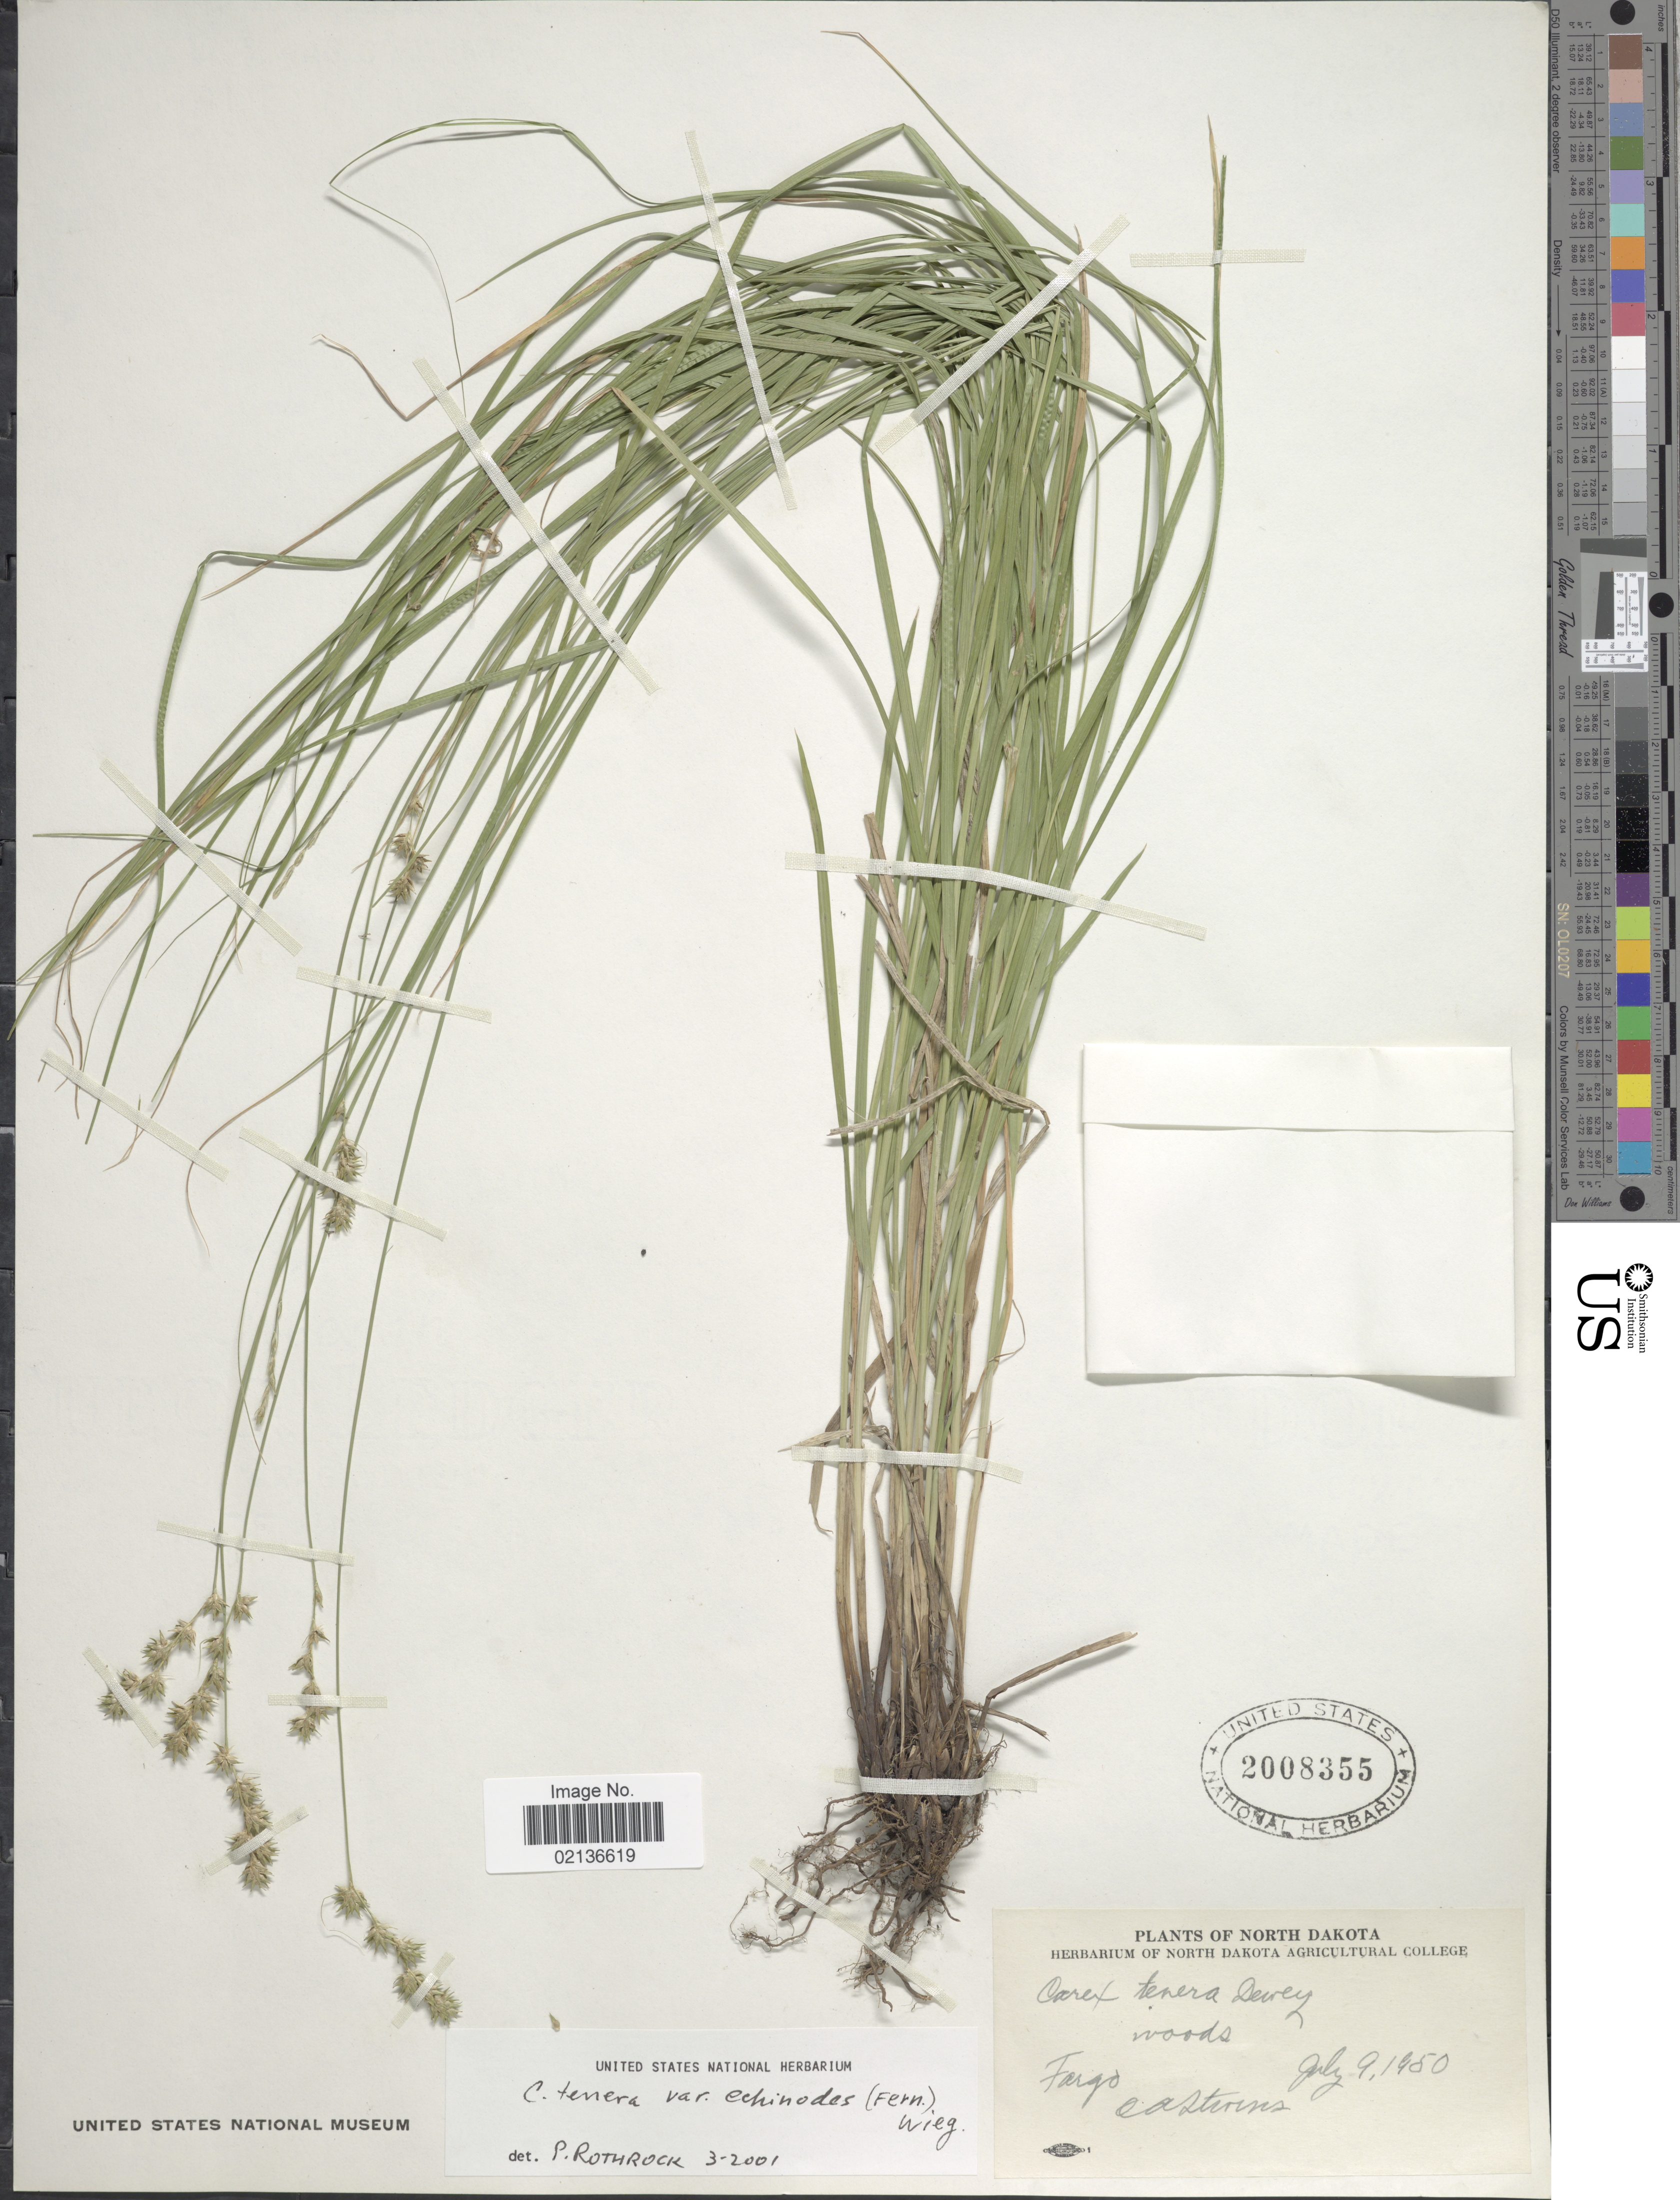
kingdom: Plantae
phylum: Tracheophyta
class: Liliopsida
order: Poales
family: Cyperaceae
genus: Carex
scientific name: Carex echinodes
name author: (Fernald) P. Rothr. et al.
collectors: O. A. Stevens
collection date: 1950-07-09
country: United States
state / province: North Dakota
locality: Fargo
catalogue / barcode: US 2008355